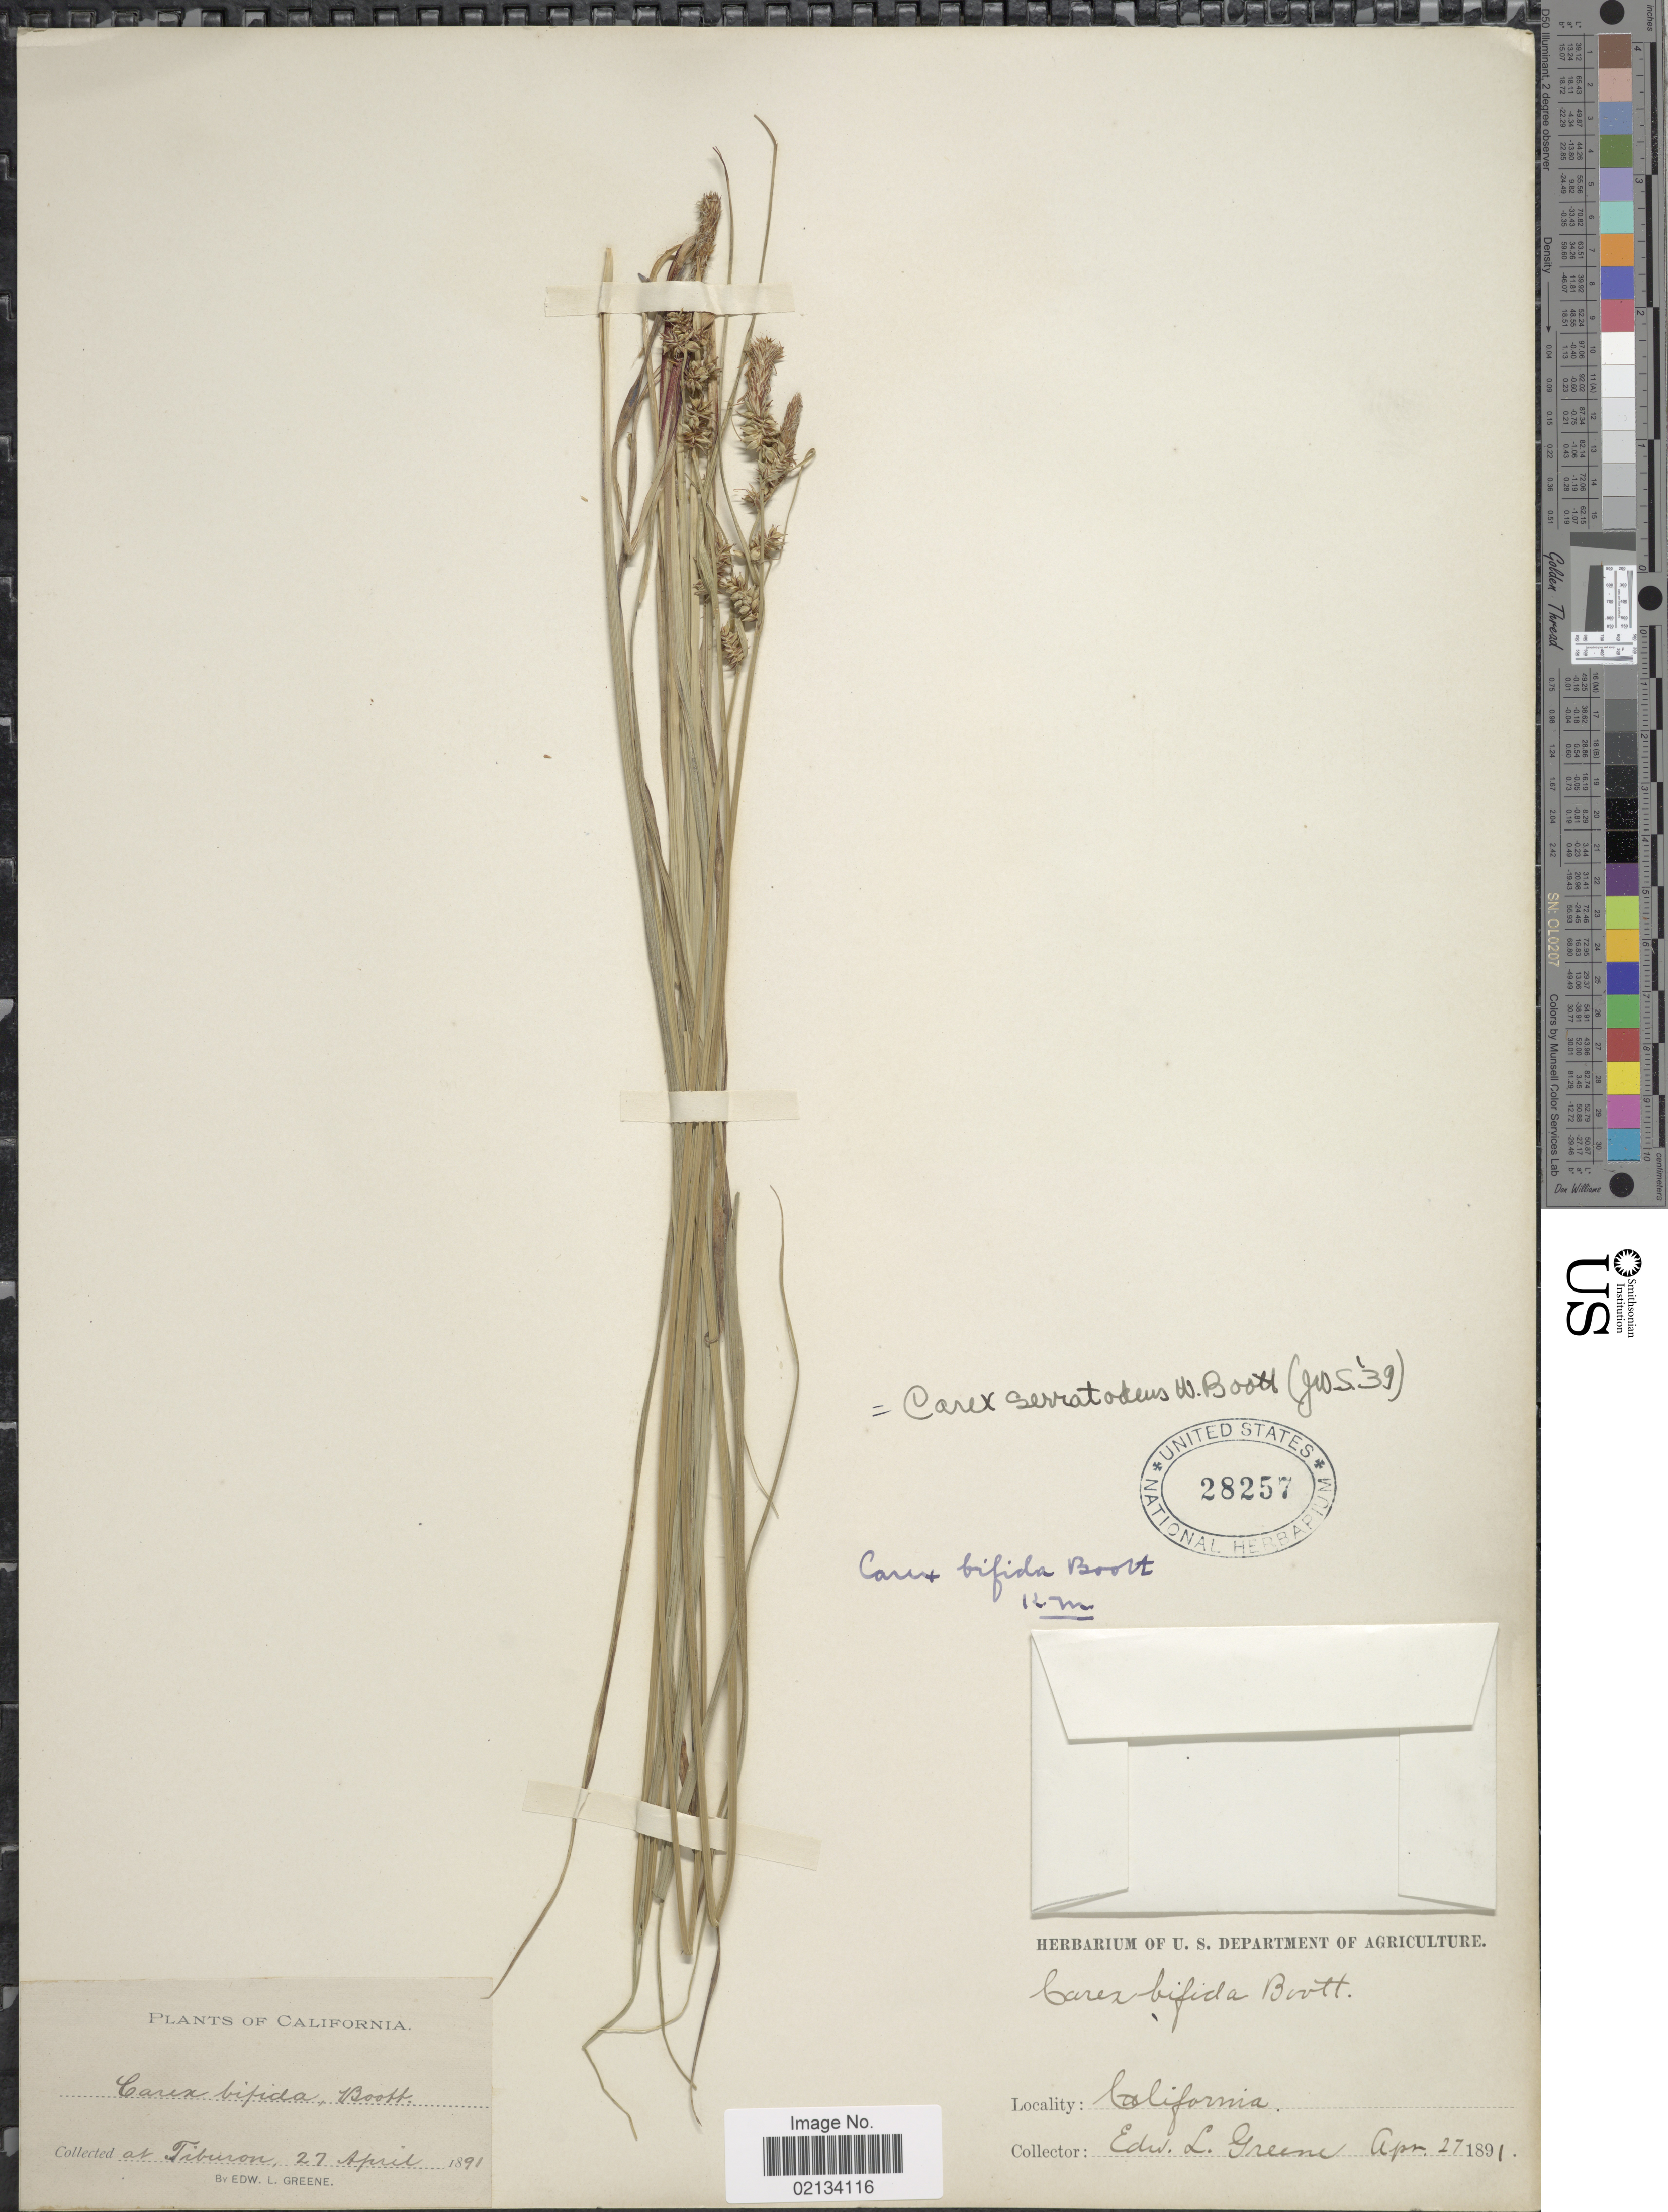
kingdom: Plantae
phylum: Tracheophyta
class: Liliopsida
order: Poales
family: Cyperaceae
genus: Carex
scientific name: Carex serratodens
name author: W. Boott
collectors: E. L. Greene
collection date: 1891-04-27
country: United States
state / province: California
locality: At Tiburon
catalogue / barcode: US 28257